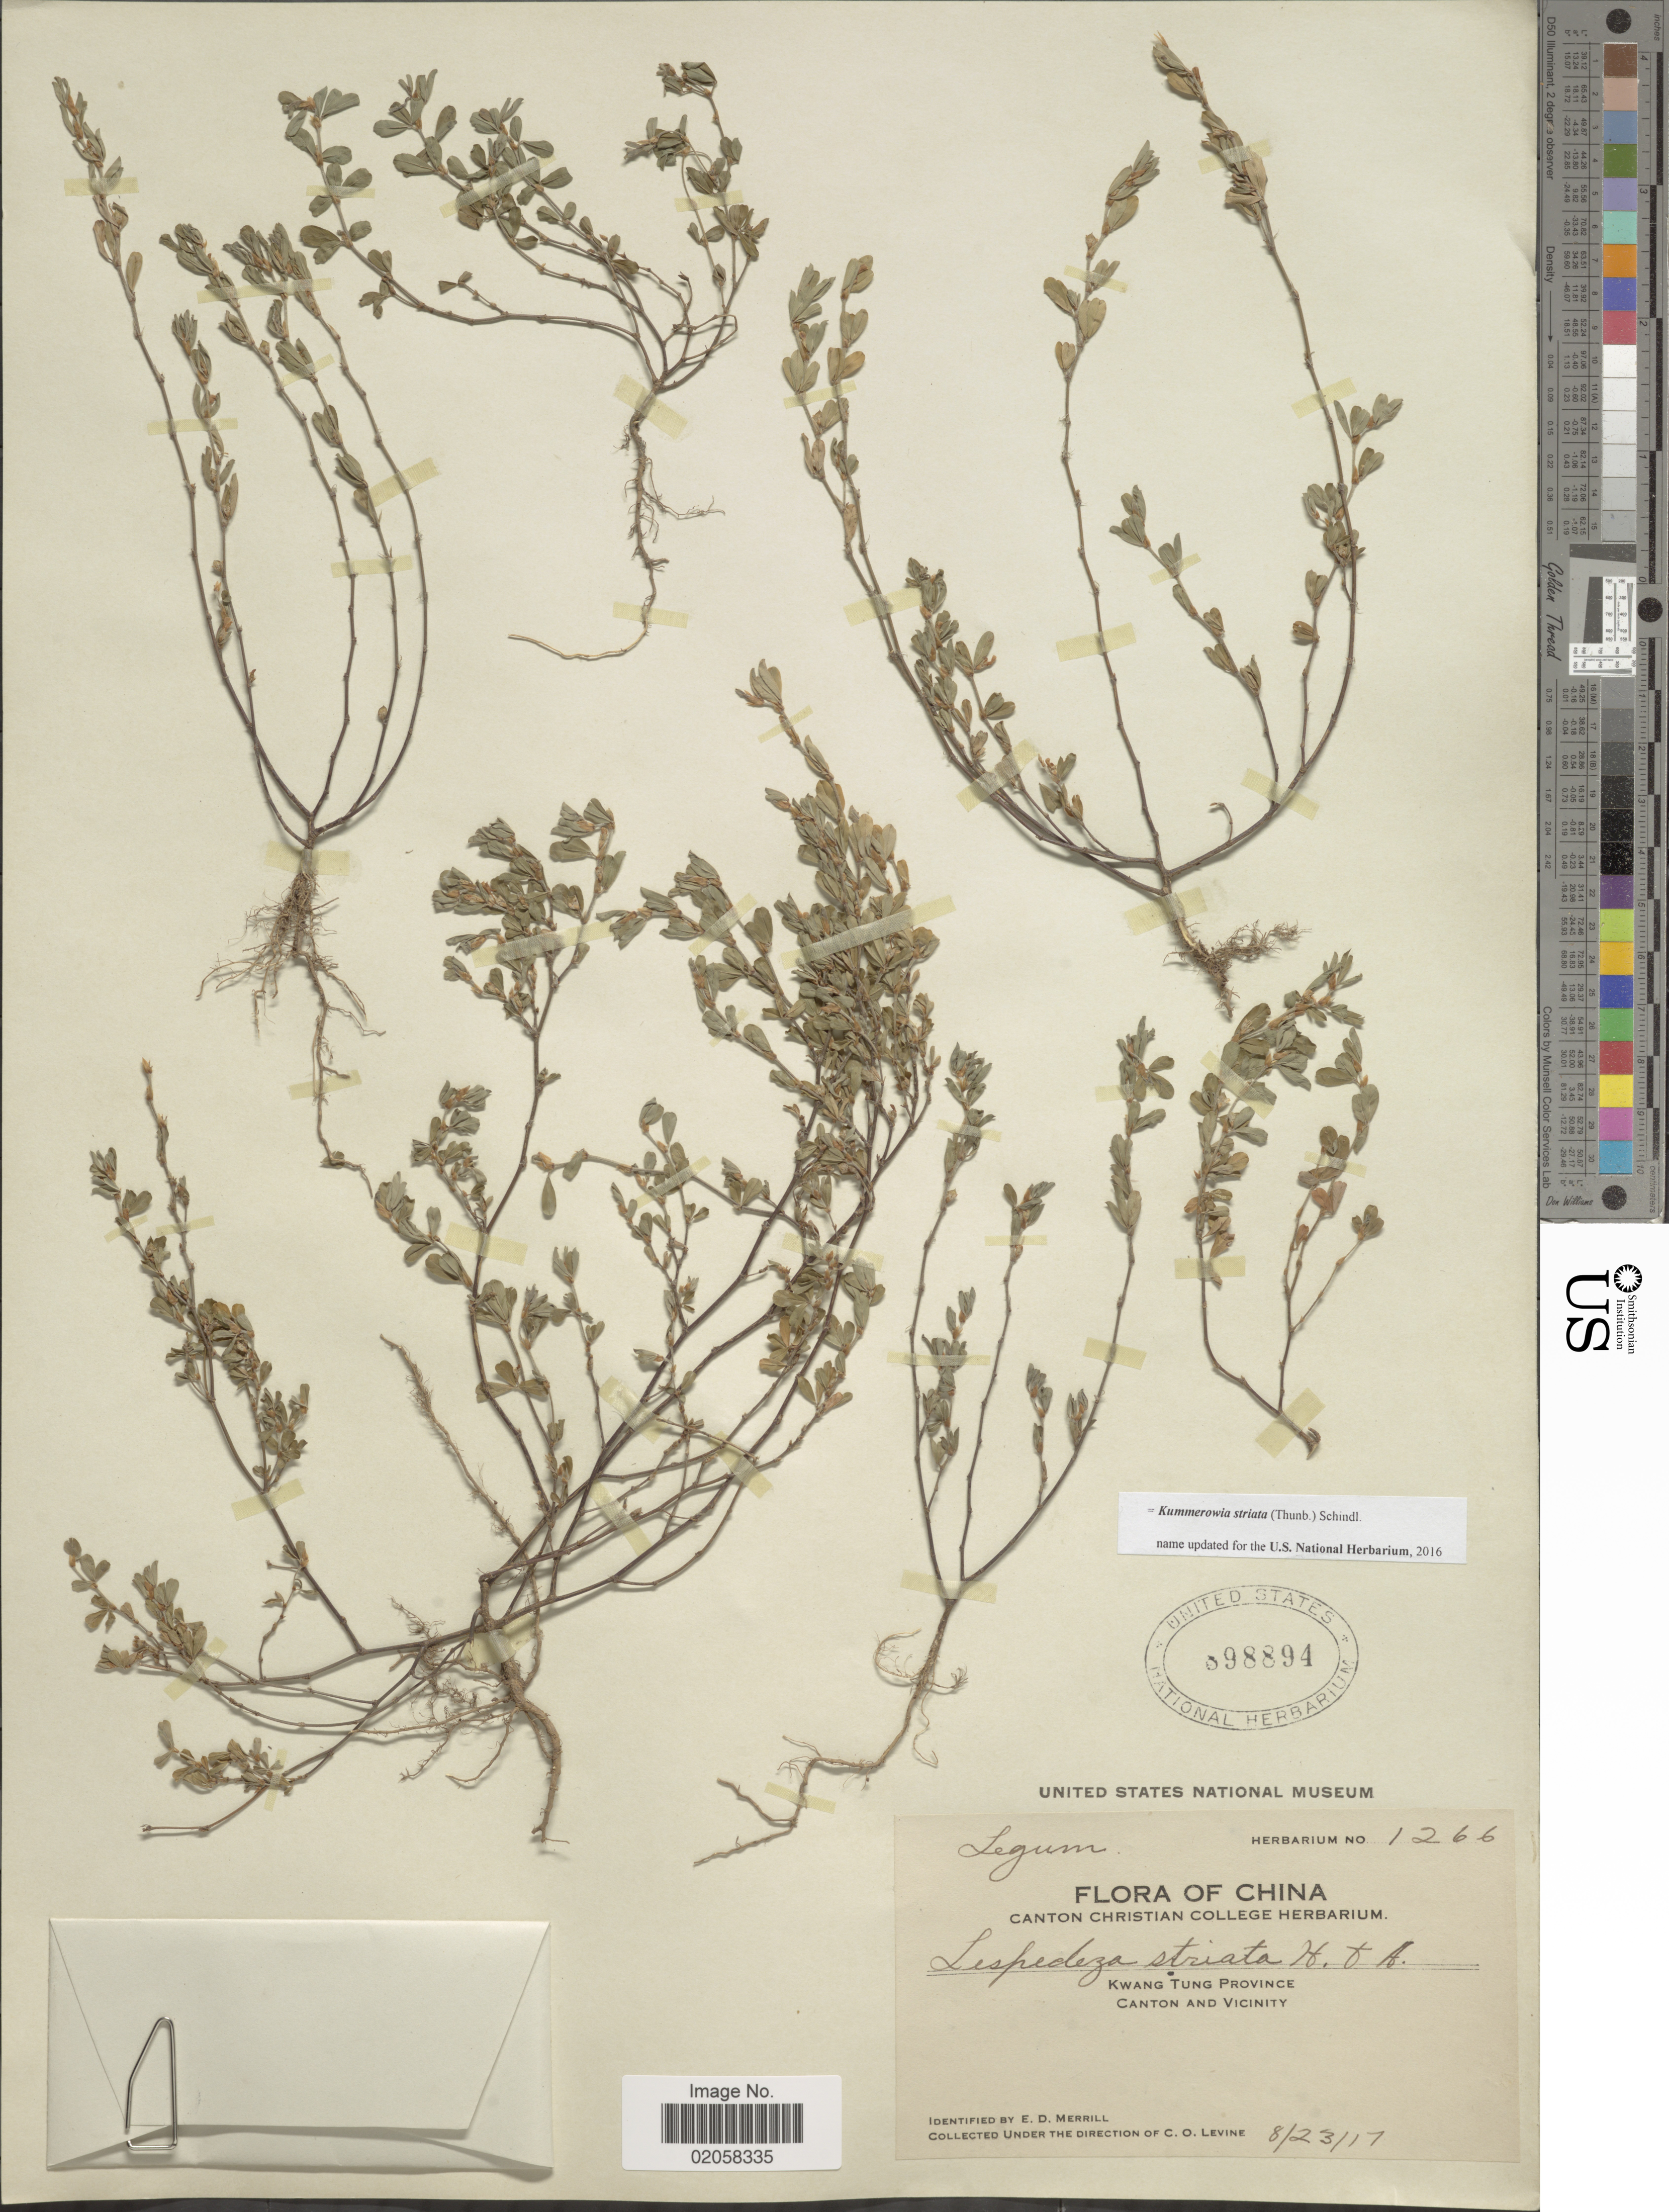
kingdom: Plantae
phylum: Tracheophyta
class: Magnoliopsida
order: Fabales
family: Fabaceae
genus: Kummerowia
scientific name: Kummerowia striata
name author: (Thunb.) Schindl.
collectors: E. D. Merrill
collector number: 1266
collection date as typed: Transcribed d/m/y: 23/8/17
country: China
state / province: Guangdong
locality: Kwang Tung Province, Canton and vicinity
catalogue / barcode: US 898894